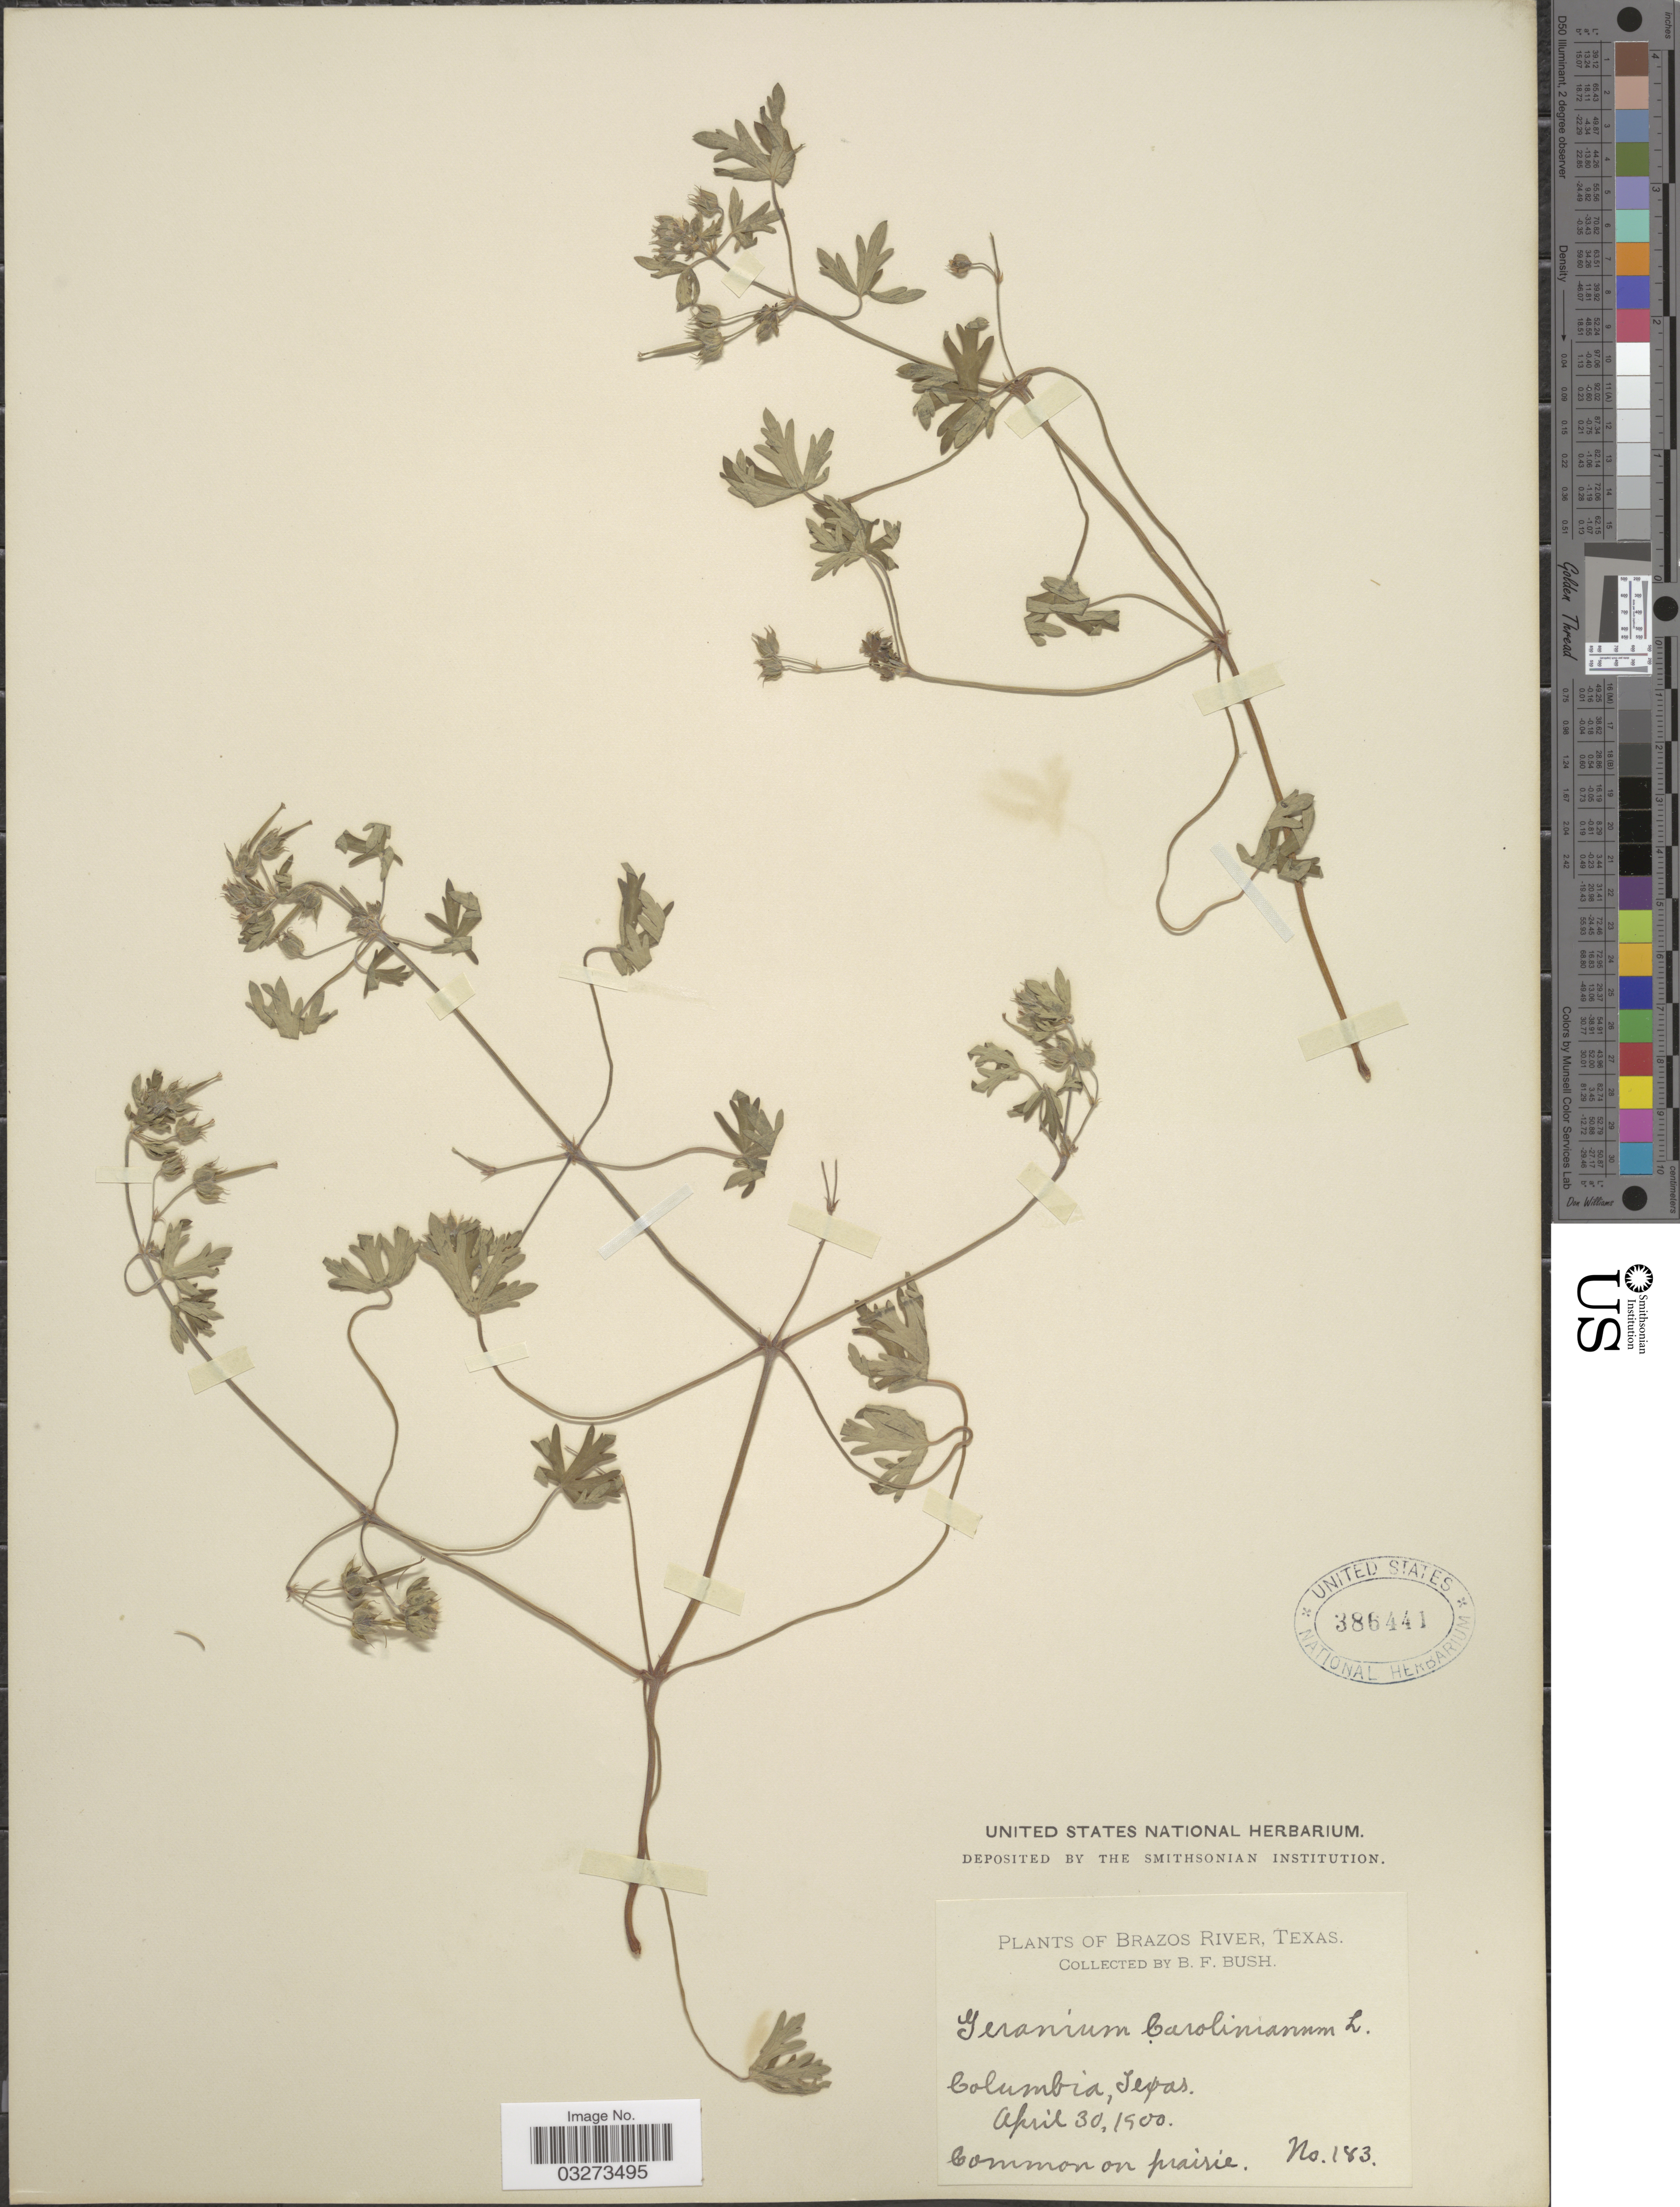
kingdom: Plantae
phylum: Tracheophyta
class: Magnoliopsida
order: Geraniales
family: Geraniaceae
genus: Geranium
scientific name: Geranium carolinianum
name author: L.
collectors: B. F. Bush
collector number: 183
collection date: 1900-04-30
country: United States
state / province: Texas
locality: Brazos River, Columbia.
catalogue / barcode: US 386441